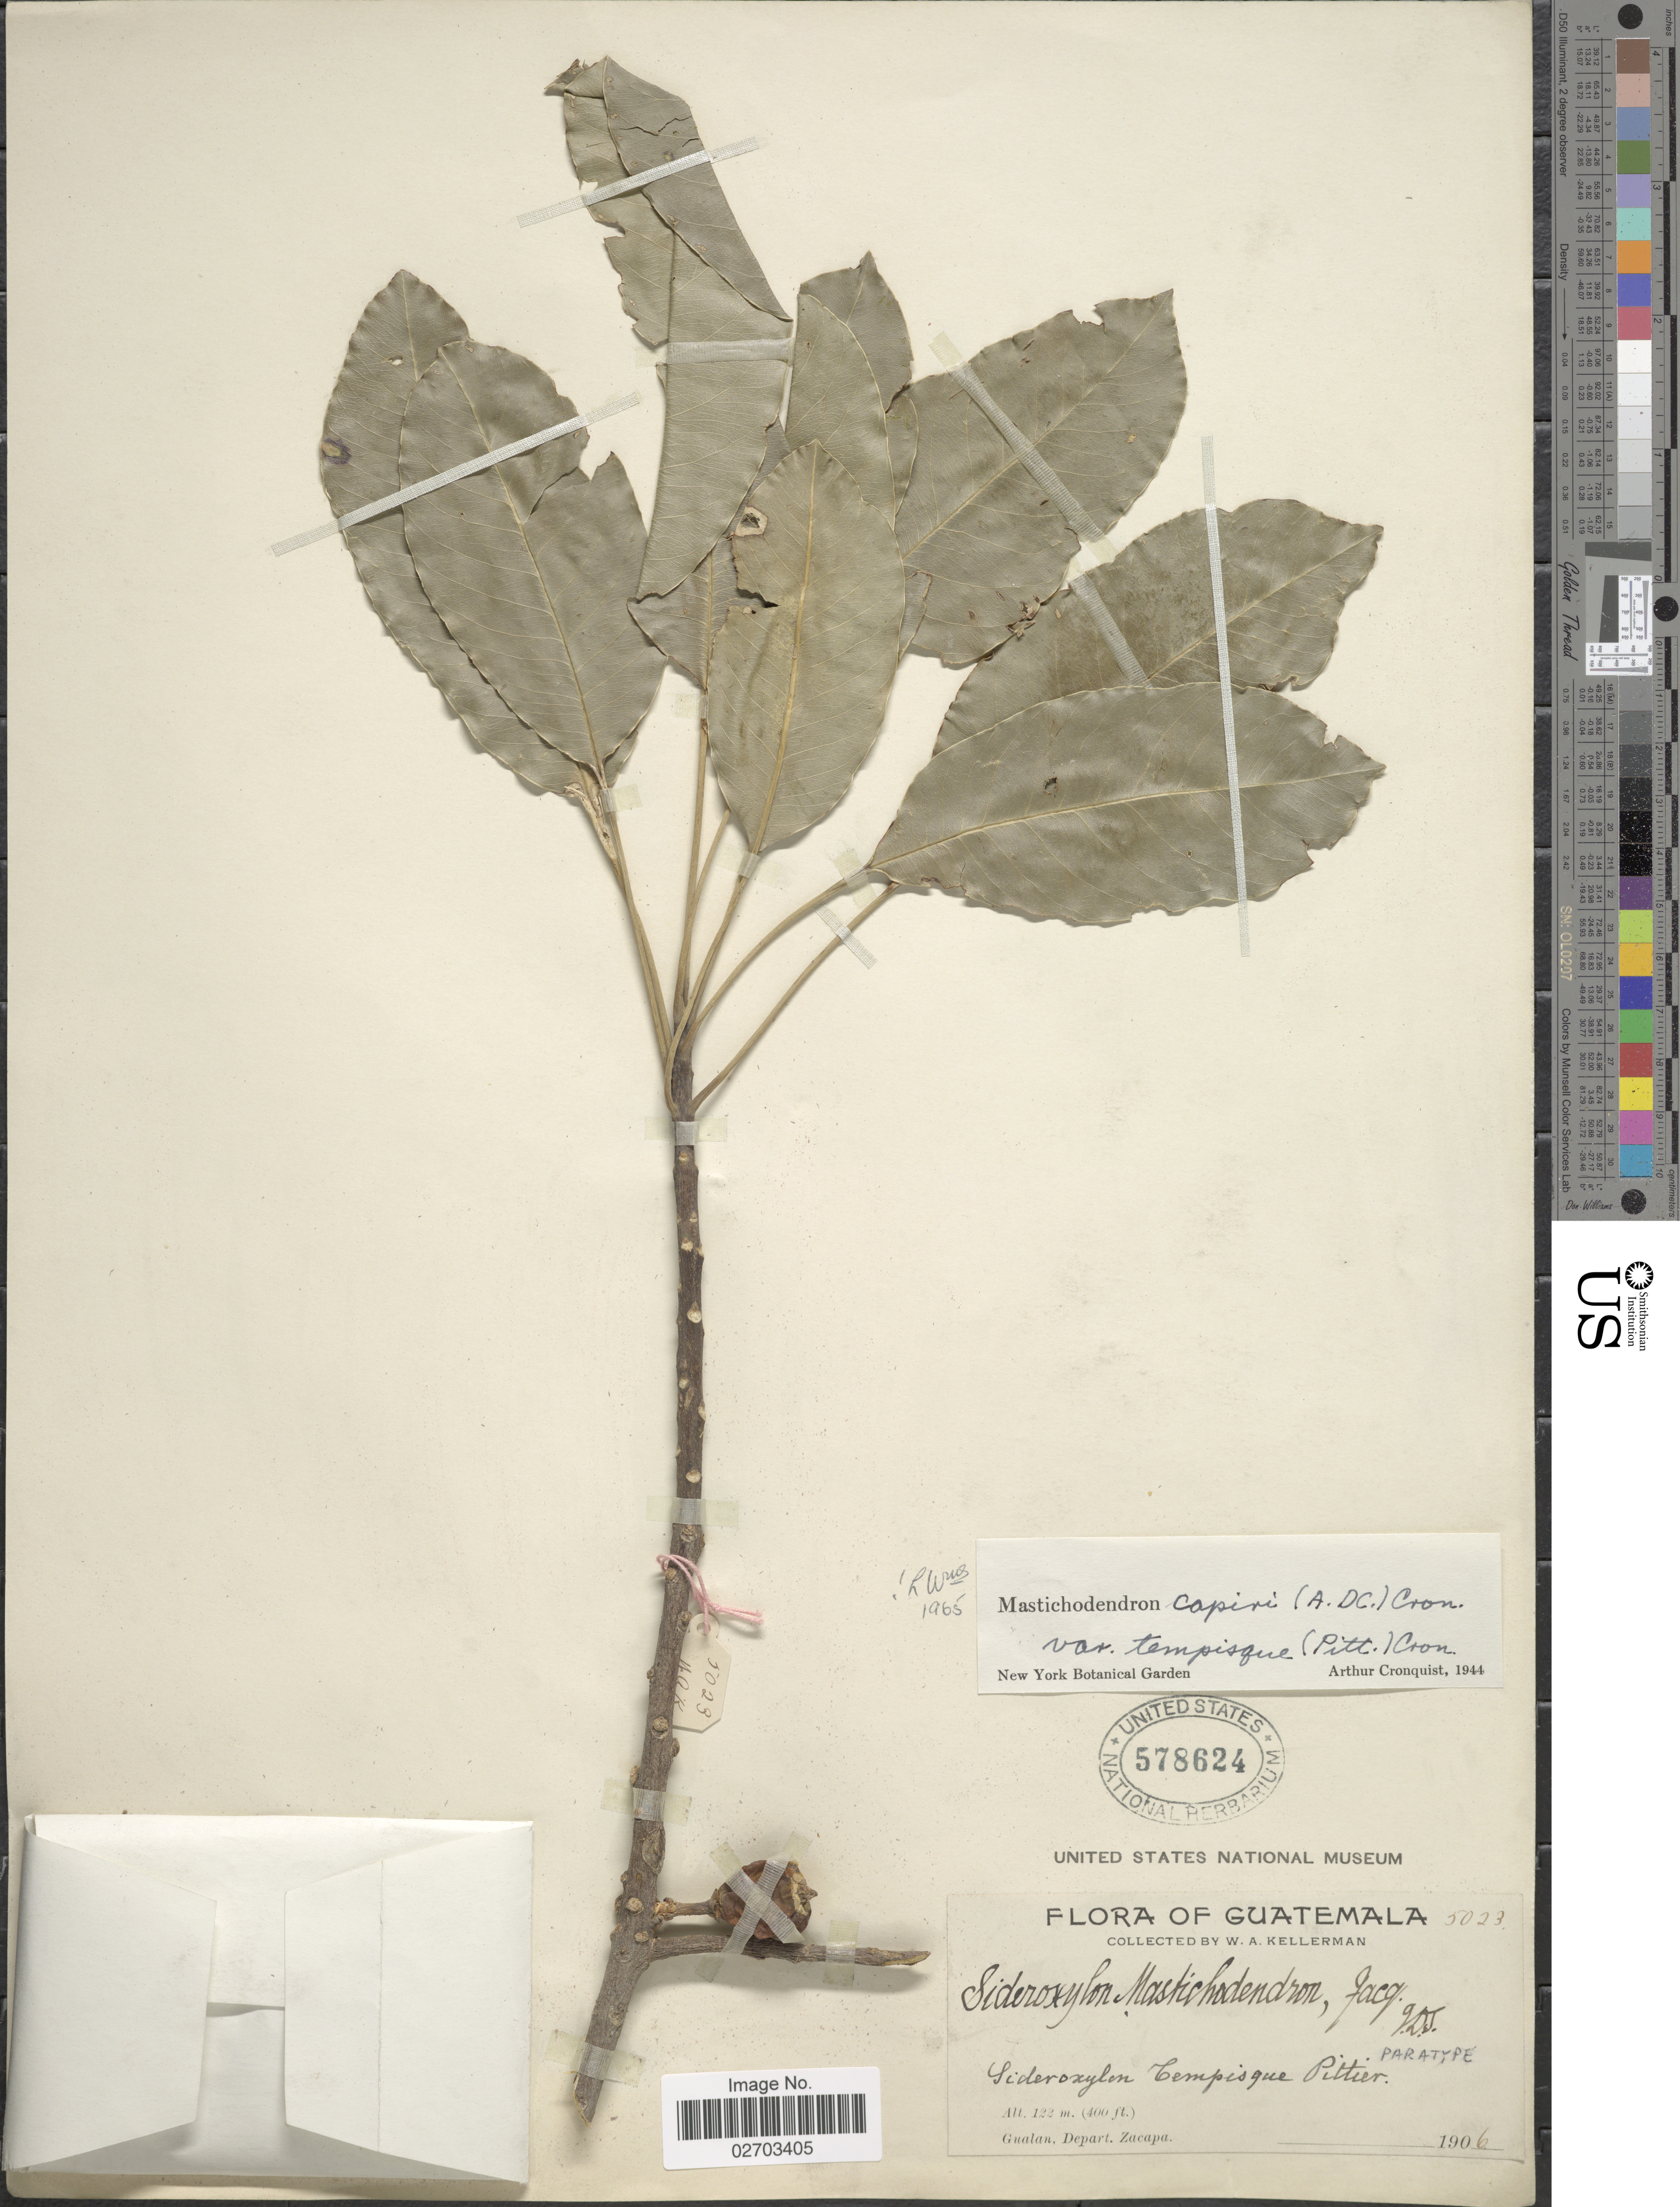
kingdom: Plantae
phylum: Tracheophyta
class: Magnoliopsida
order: Ericales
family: Sapotaceae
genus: Sideroxylon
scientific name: Sideroxylon capiri subsp. tempisque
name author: (Pittier) T.D. Penn.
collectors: W. Kellerman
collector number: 5023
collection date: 1906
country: Guatemala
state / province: Zacapa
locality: Gualan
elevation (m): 122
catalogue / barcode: US 578624